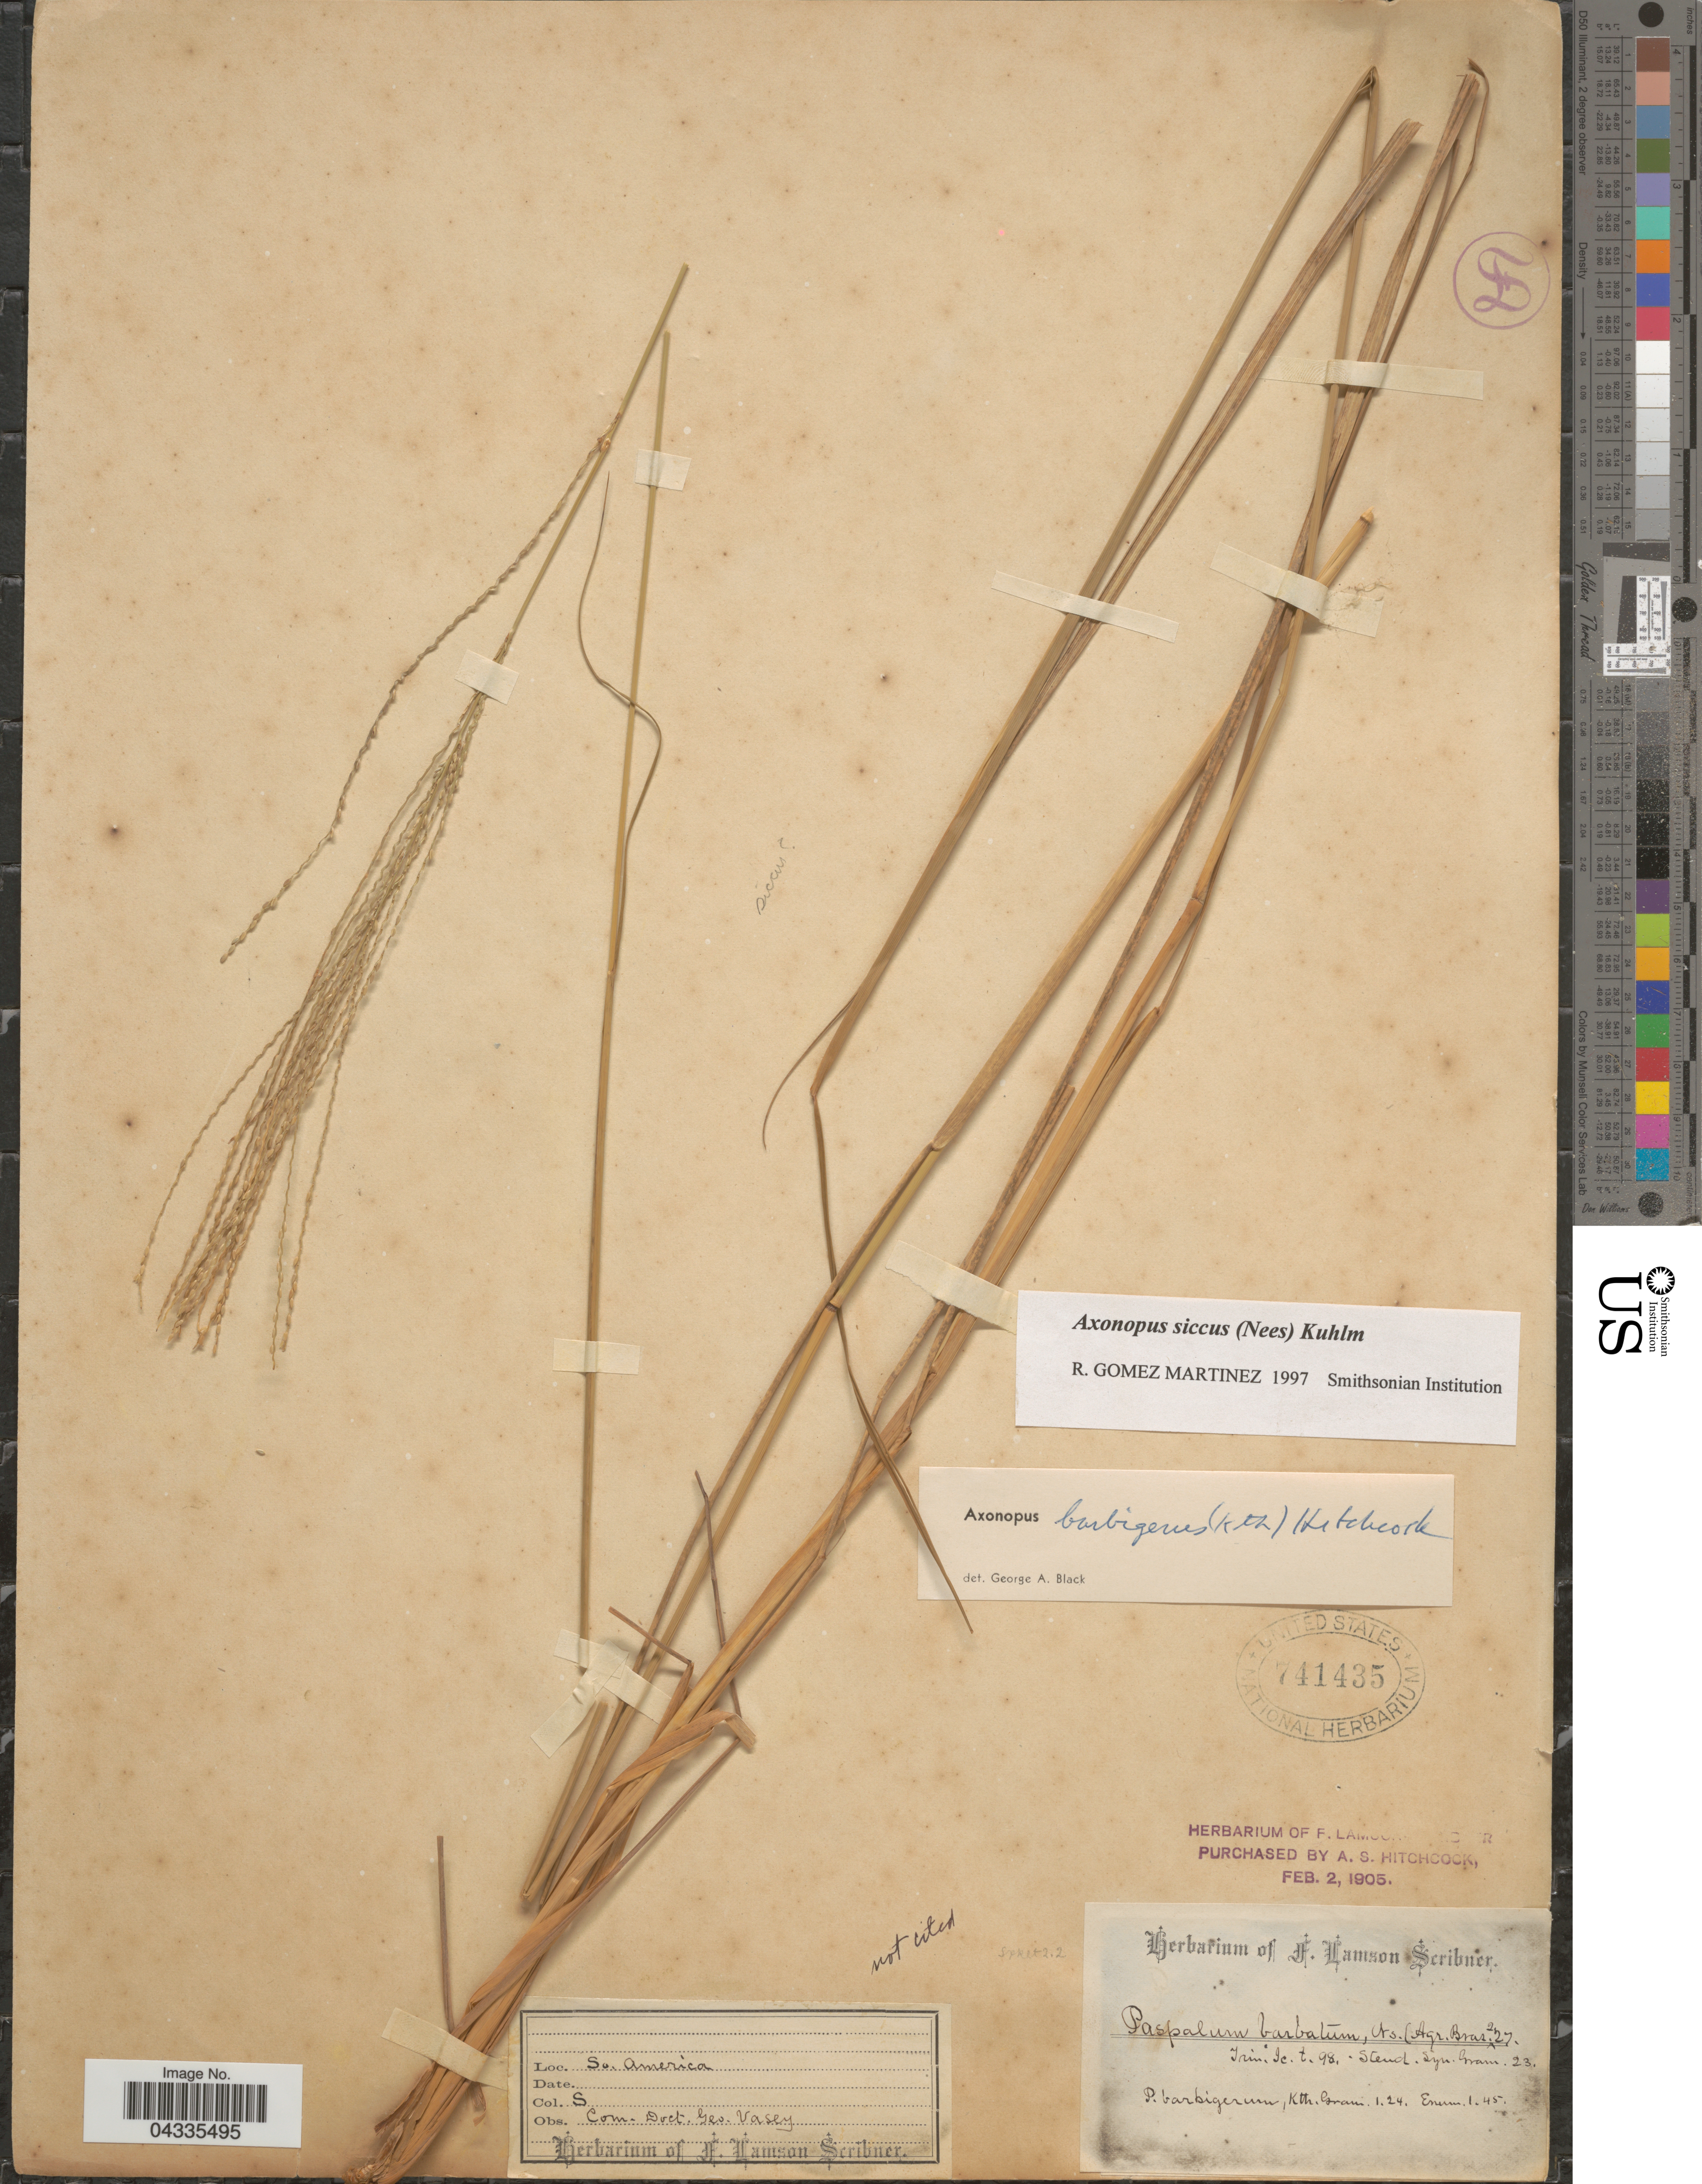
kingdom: Plantae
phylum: Tracheophyta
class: Liliopsida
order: Poales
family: Poaceae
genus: Axonopus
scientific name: Axonopus siccus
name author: (Nees) Kuhlm.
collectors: ex herb. F. Lamson Scribner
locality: So. America.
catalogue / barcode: US 741435